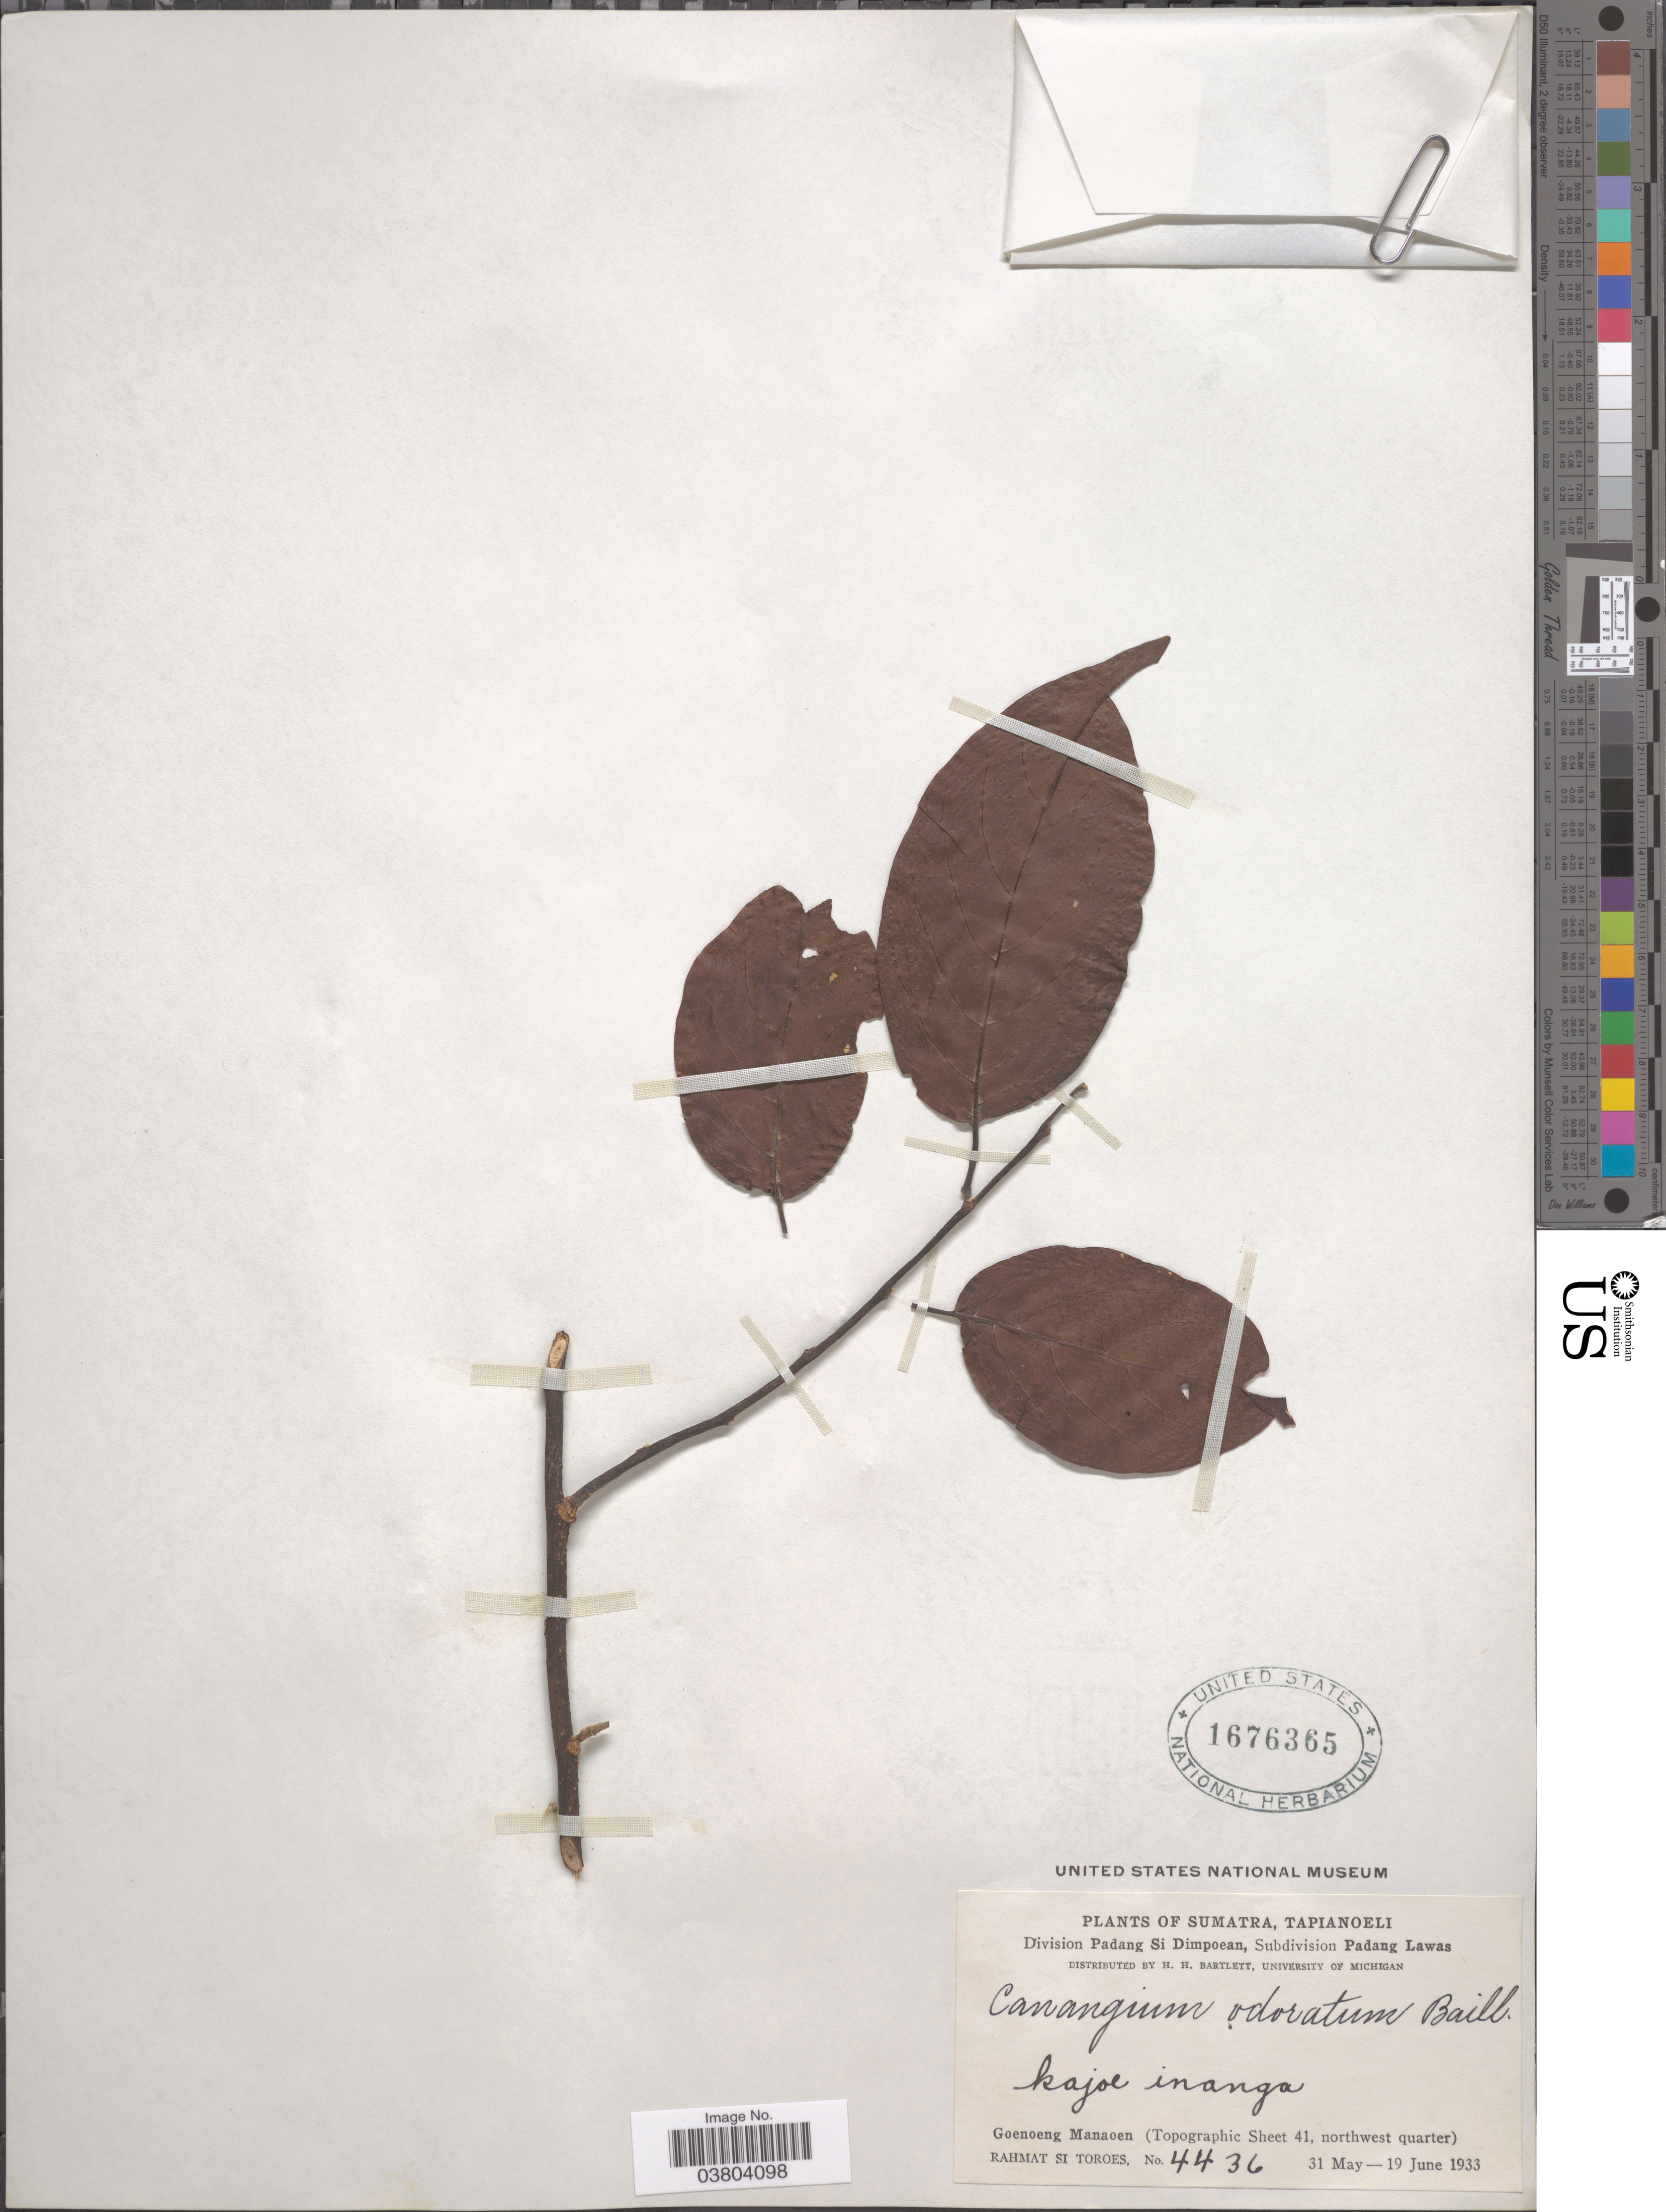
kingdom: Plantae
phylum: Tracheophyta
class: Magnoliopsida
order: Magnoliales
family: Annonaceae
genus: Cananga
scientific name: Cananga odorata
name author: (Lam.) Hook. f. & Thomson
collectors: Rahmat Si Boeea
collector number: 4436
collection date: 1933-05-31/1933-06-19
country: Indonesia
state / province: Sumatra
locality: Tapianoeli. Division Padang Si Dimpoean, Subdivision Padang Lawas. Kajoe inanga. Goenoeng Manaoen (Topographic Sheet 41, northwest quarter).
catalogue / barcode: US 1676365